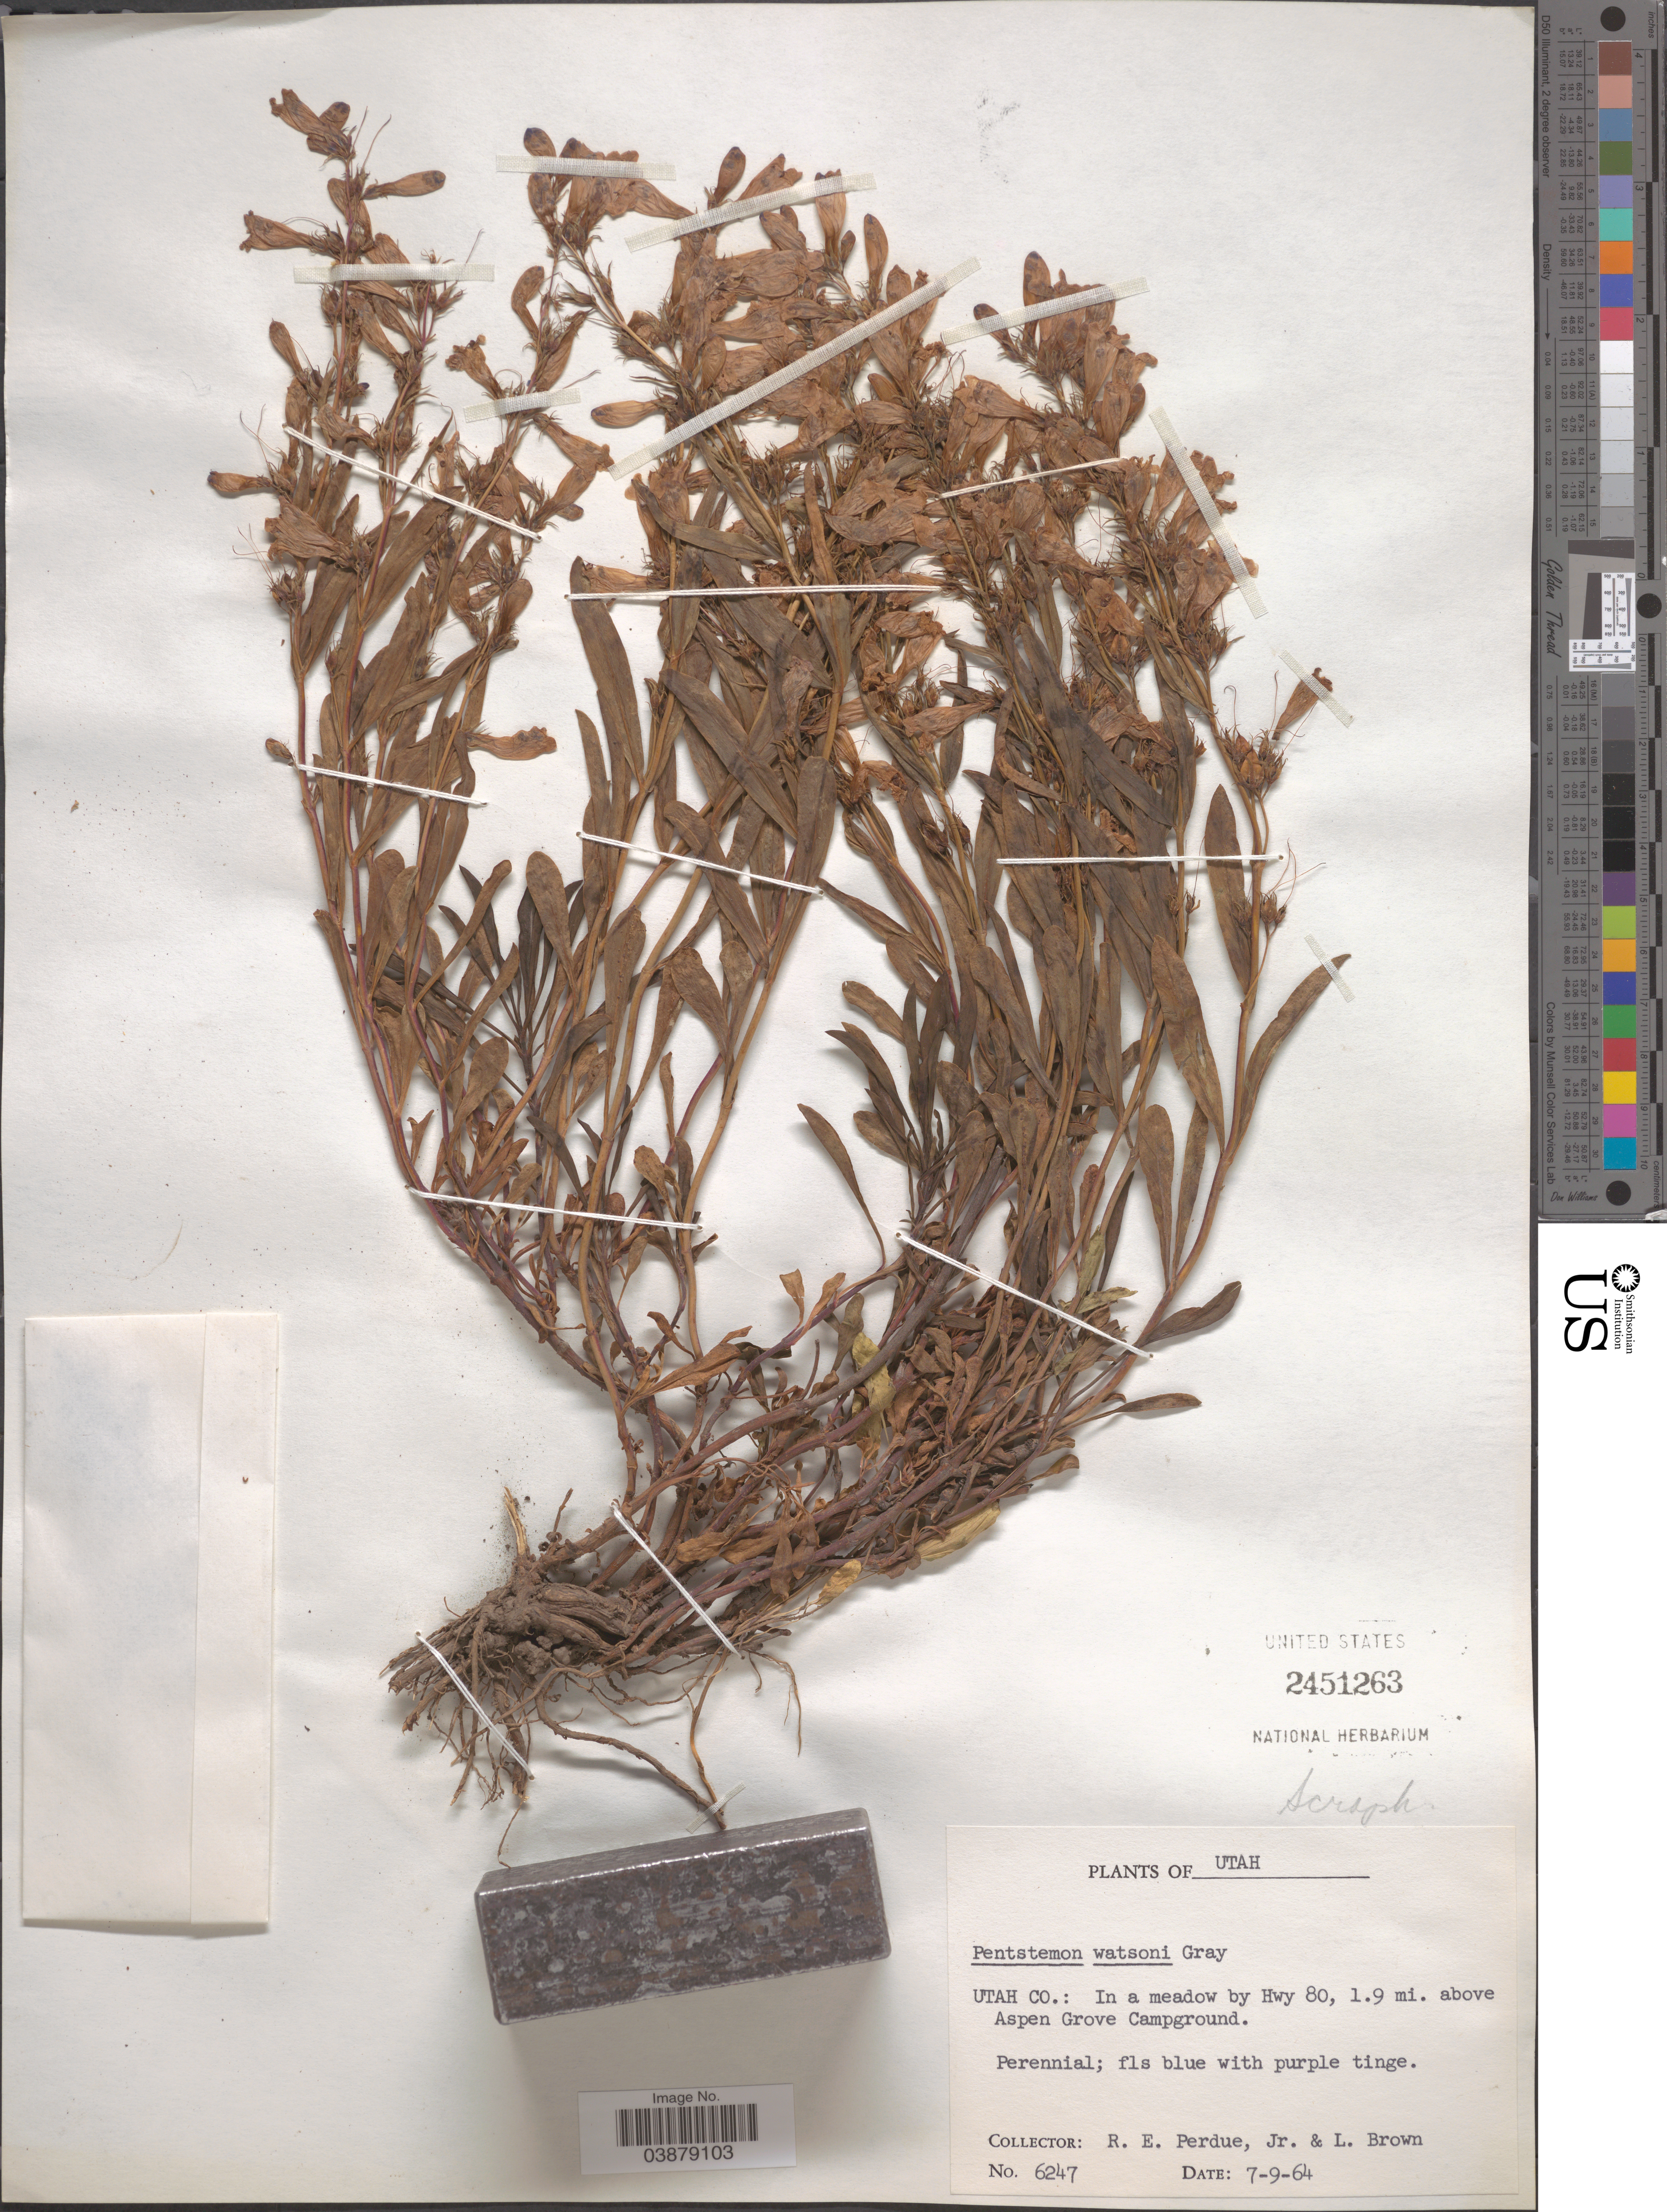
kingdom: Plantae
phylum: Tracheophyta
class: Magnoliopsida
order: Lamiales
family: Plantaginaceae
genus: Penstemon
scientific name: Penstemon watsonii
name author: A. Gray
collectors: R. E. Perdue & L. Brown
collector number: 6247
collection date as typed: Transcribed d/m/y: 9/7/64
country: United States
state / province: Utah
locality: Utah Co.: In a meadow by Hwy 80, 1.9 mi. above Aspen Grove Campground.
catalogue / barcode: US 2451263